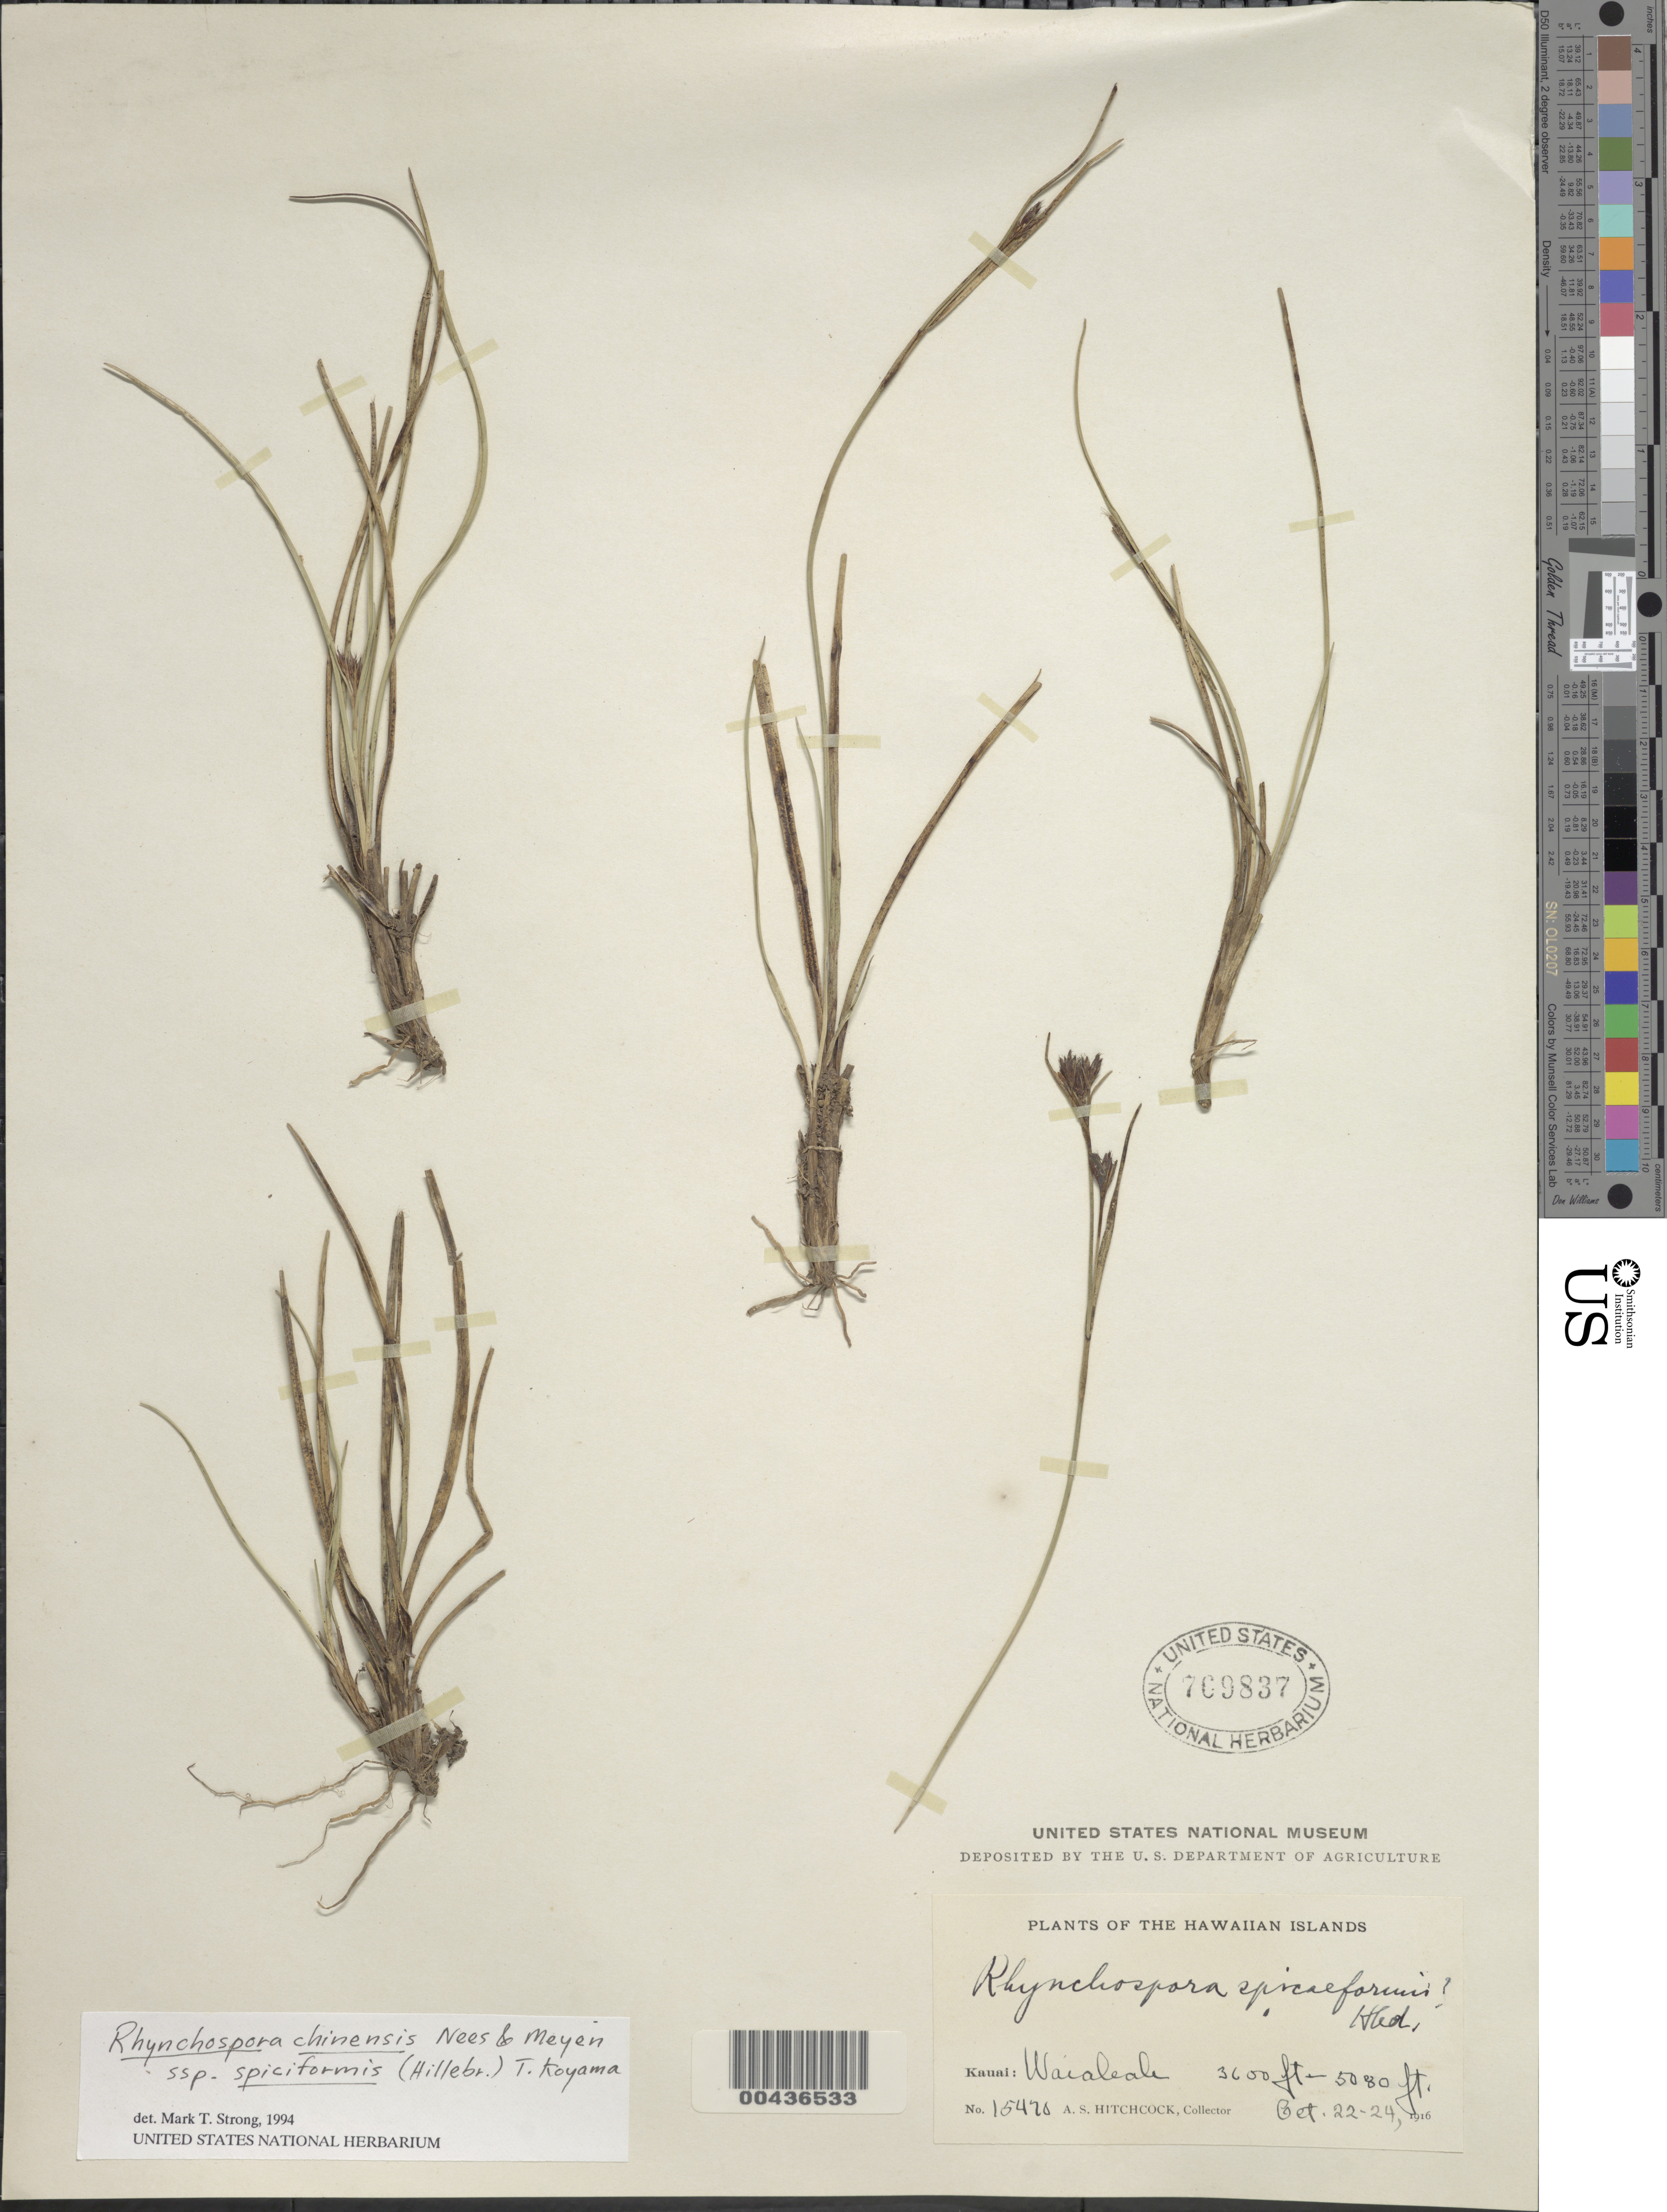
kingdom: Plantae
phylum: Tracheophyta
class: Liliopsida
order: Poales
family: Cyperaceae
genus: Rhynchospora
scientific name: Rhynchospora chinensis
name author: Nees & Meyen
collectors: A. S. Hitchcock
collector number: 15470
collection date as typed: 22 Oct 1916 to 24 Oct 1916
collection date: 1916-10-22/1916-10-24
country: United States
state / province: Hawaii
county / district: Kauai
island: Kaua'i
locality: Waialeale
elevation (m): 1097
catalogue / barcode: US 709837